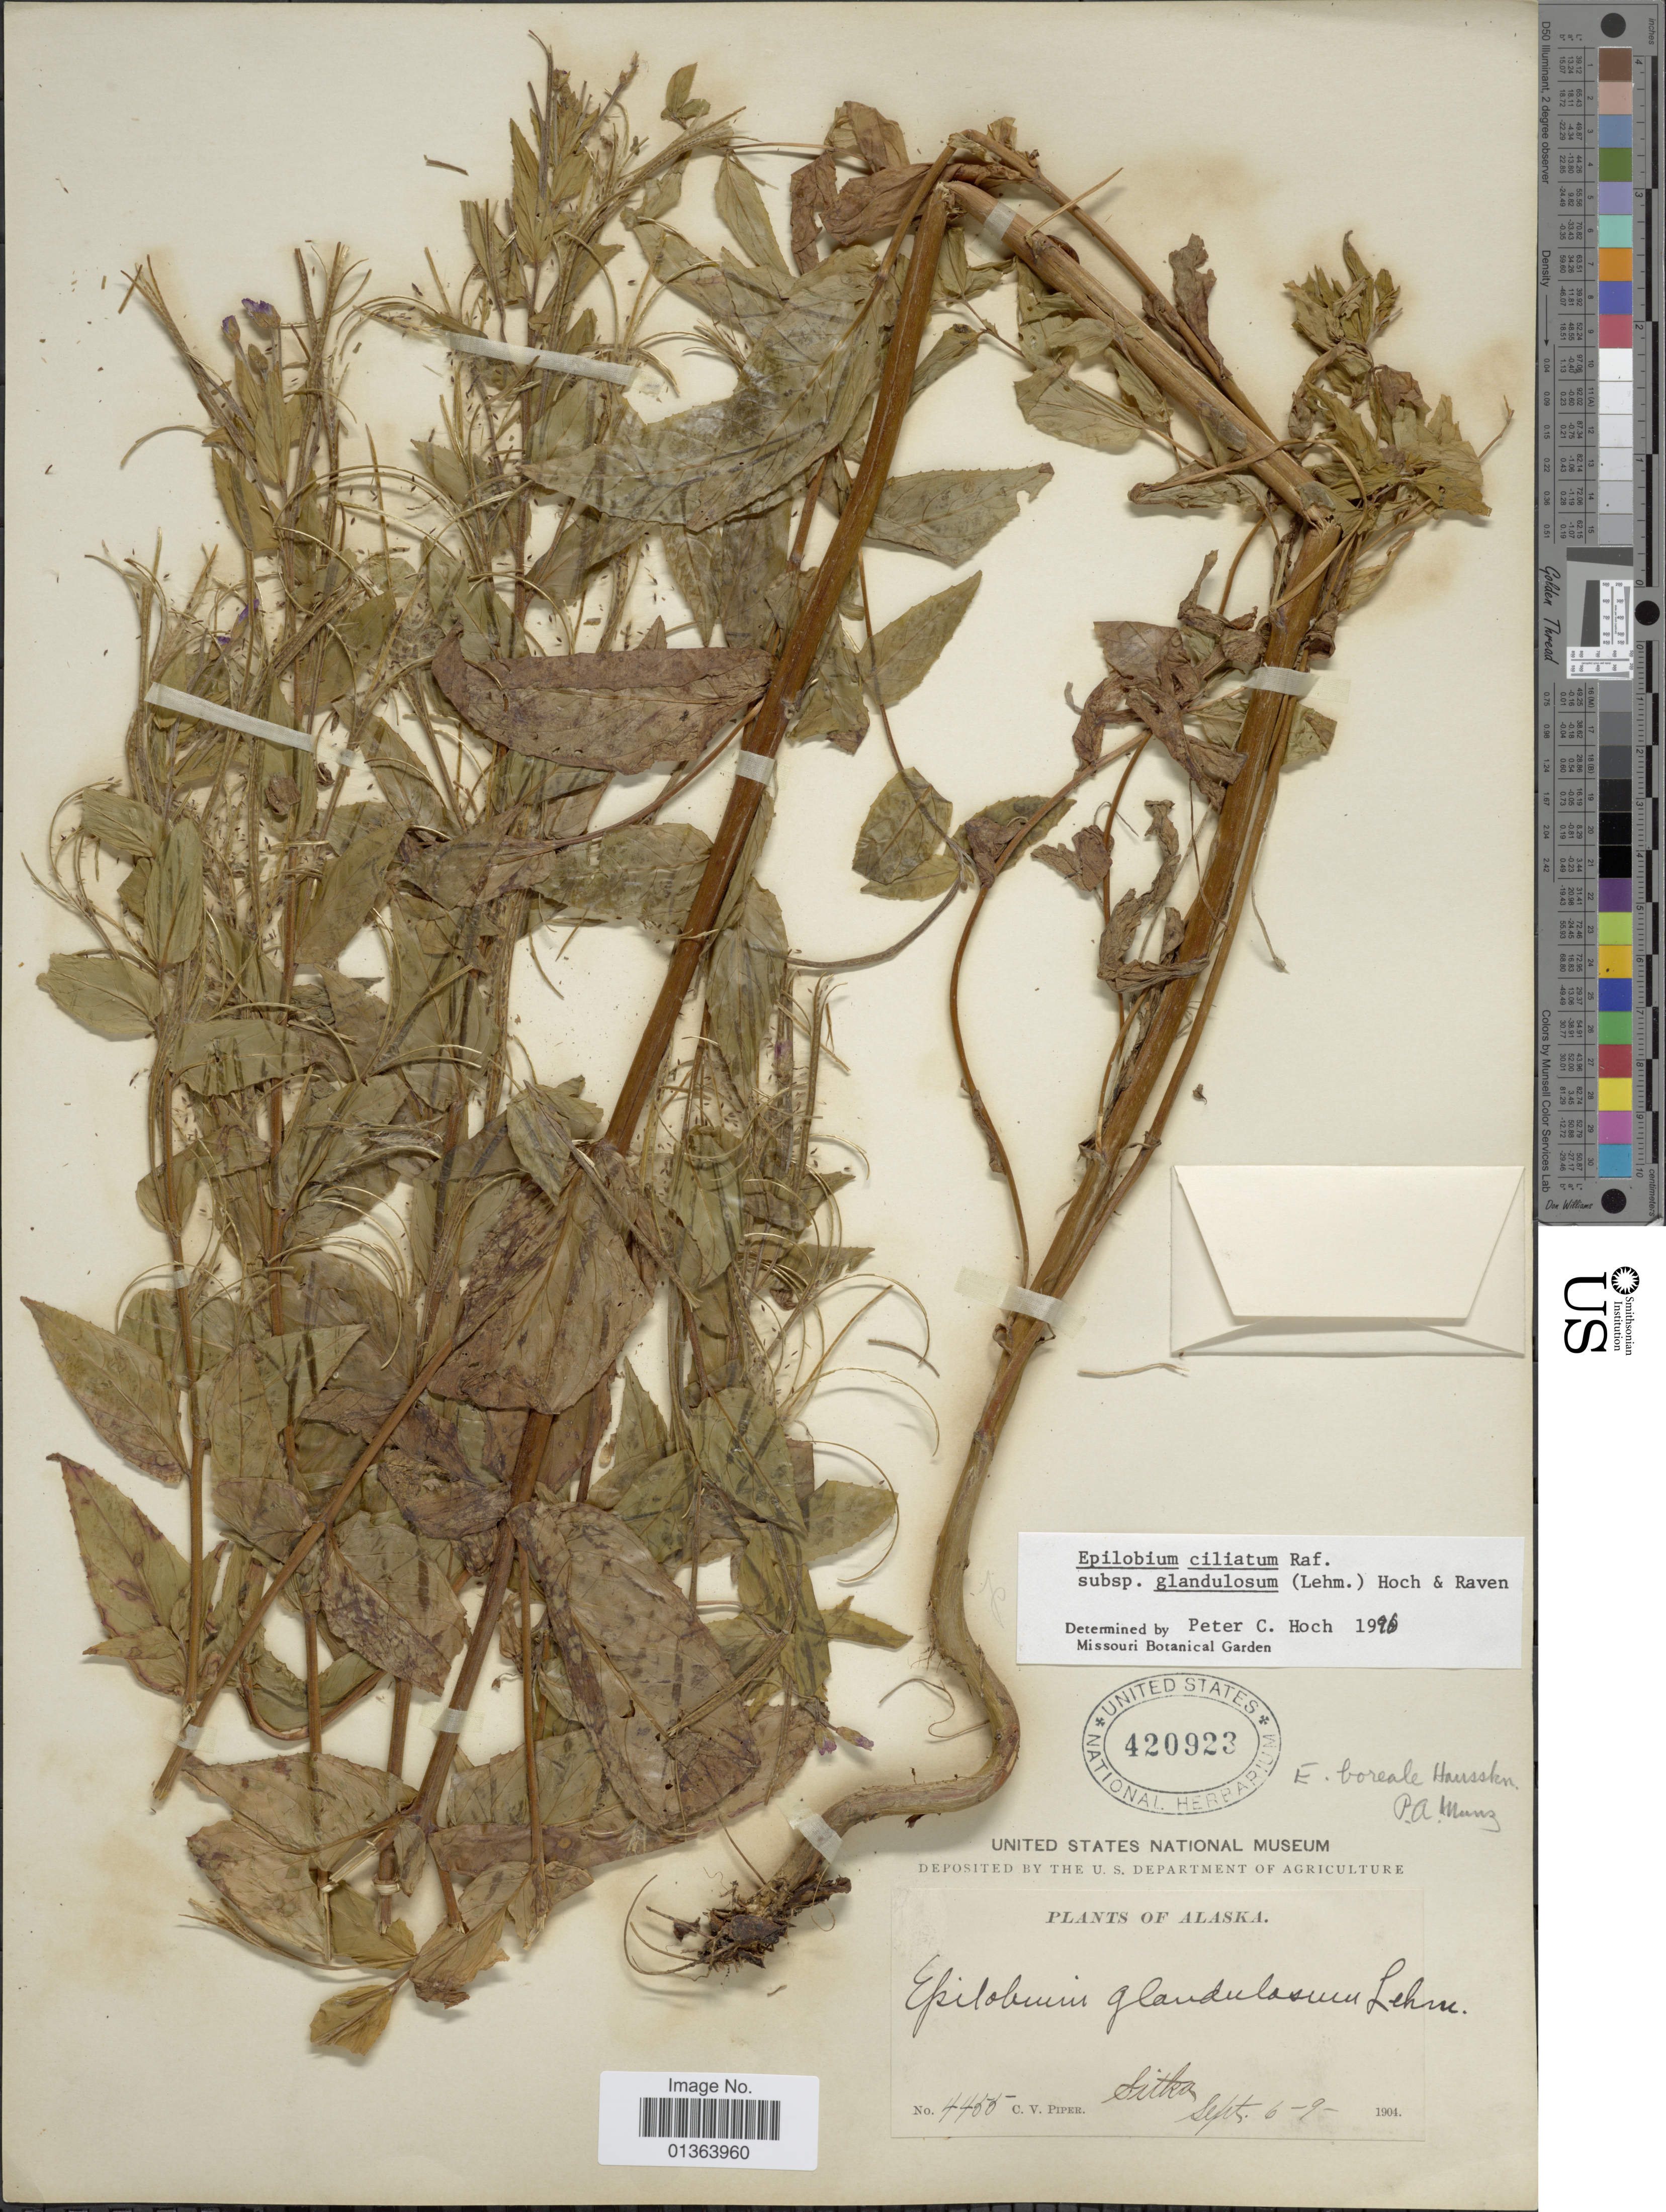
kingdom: Plantae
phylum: Tracheophyta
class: Magnoliopsida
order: Myrtales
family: Onagraceae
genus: Epilobium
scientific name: Epilobium ciliatum subsp. glandulosum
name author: (Lehm.) Hoch & P.H. Raven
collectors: C. V. Piper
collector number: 4455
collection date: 1904-09-06/1904-09-09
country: United States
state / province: Alaska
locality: Sitka.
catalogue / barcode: US 420923